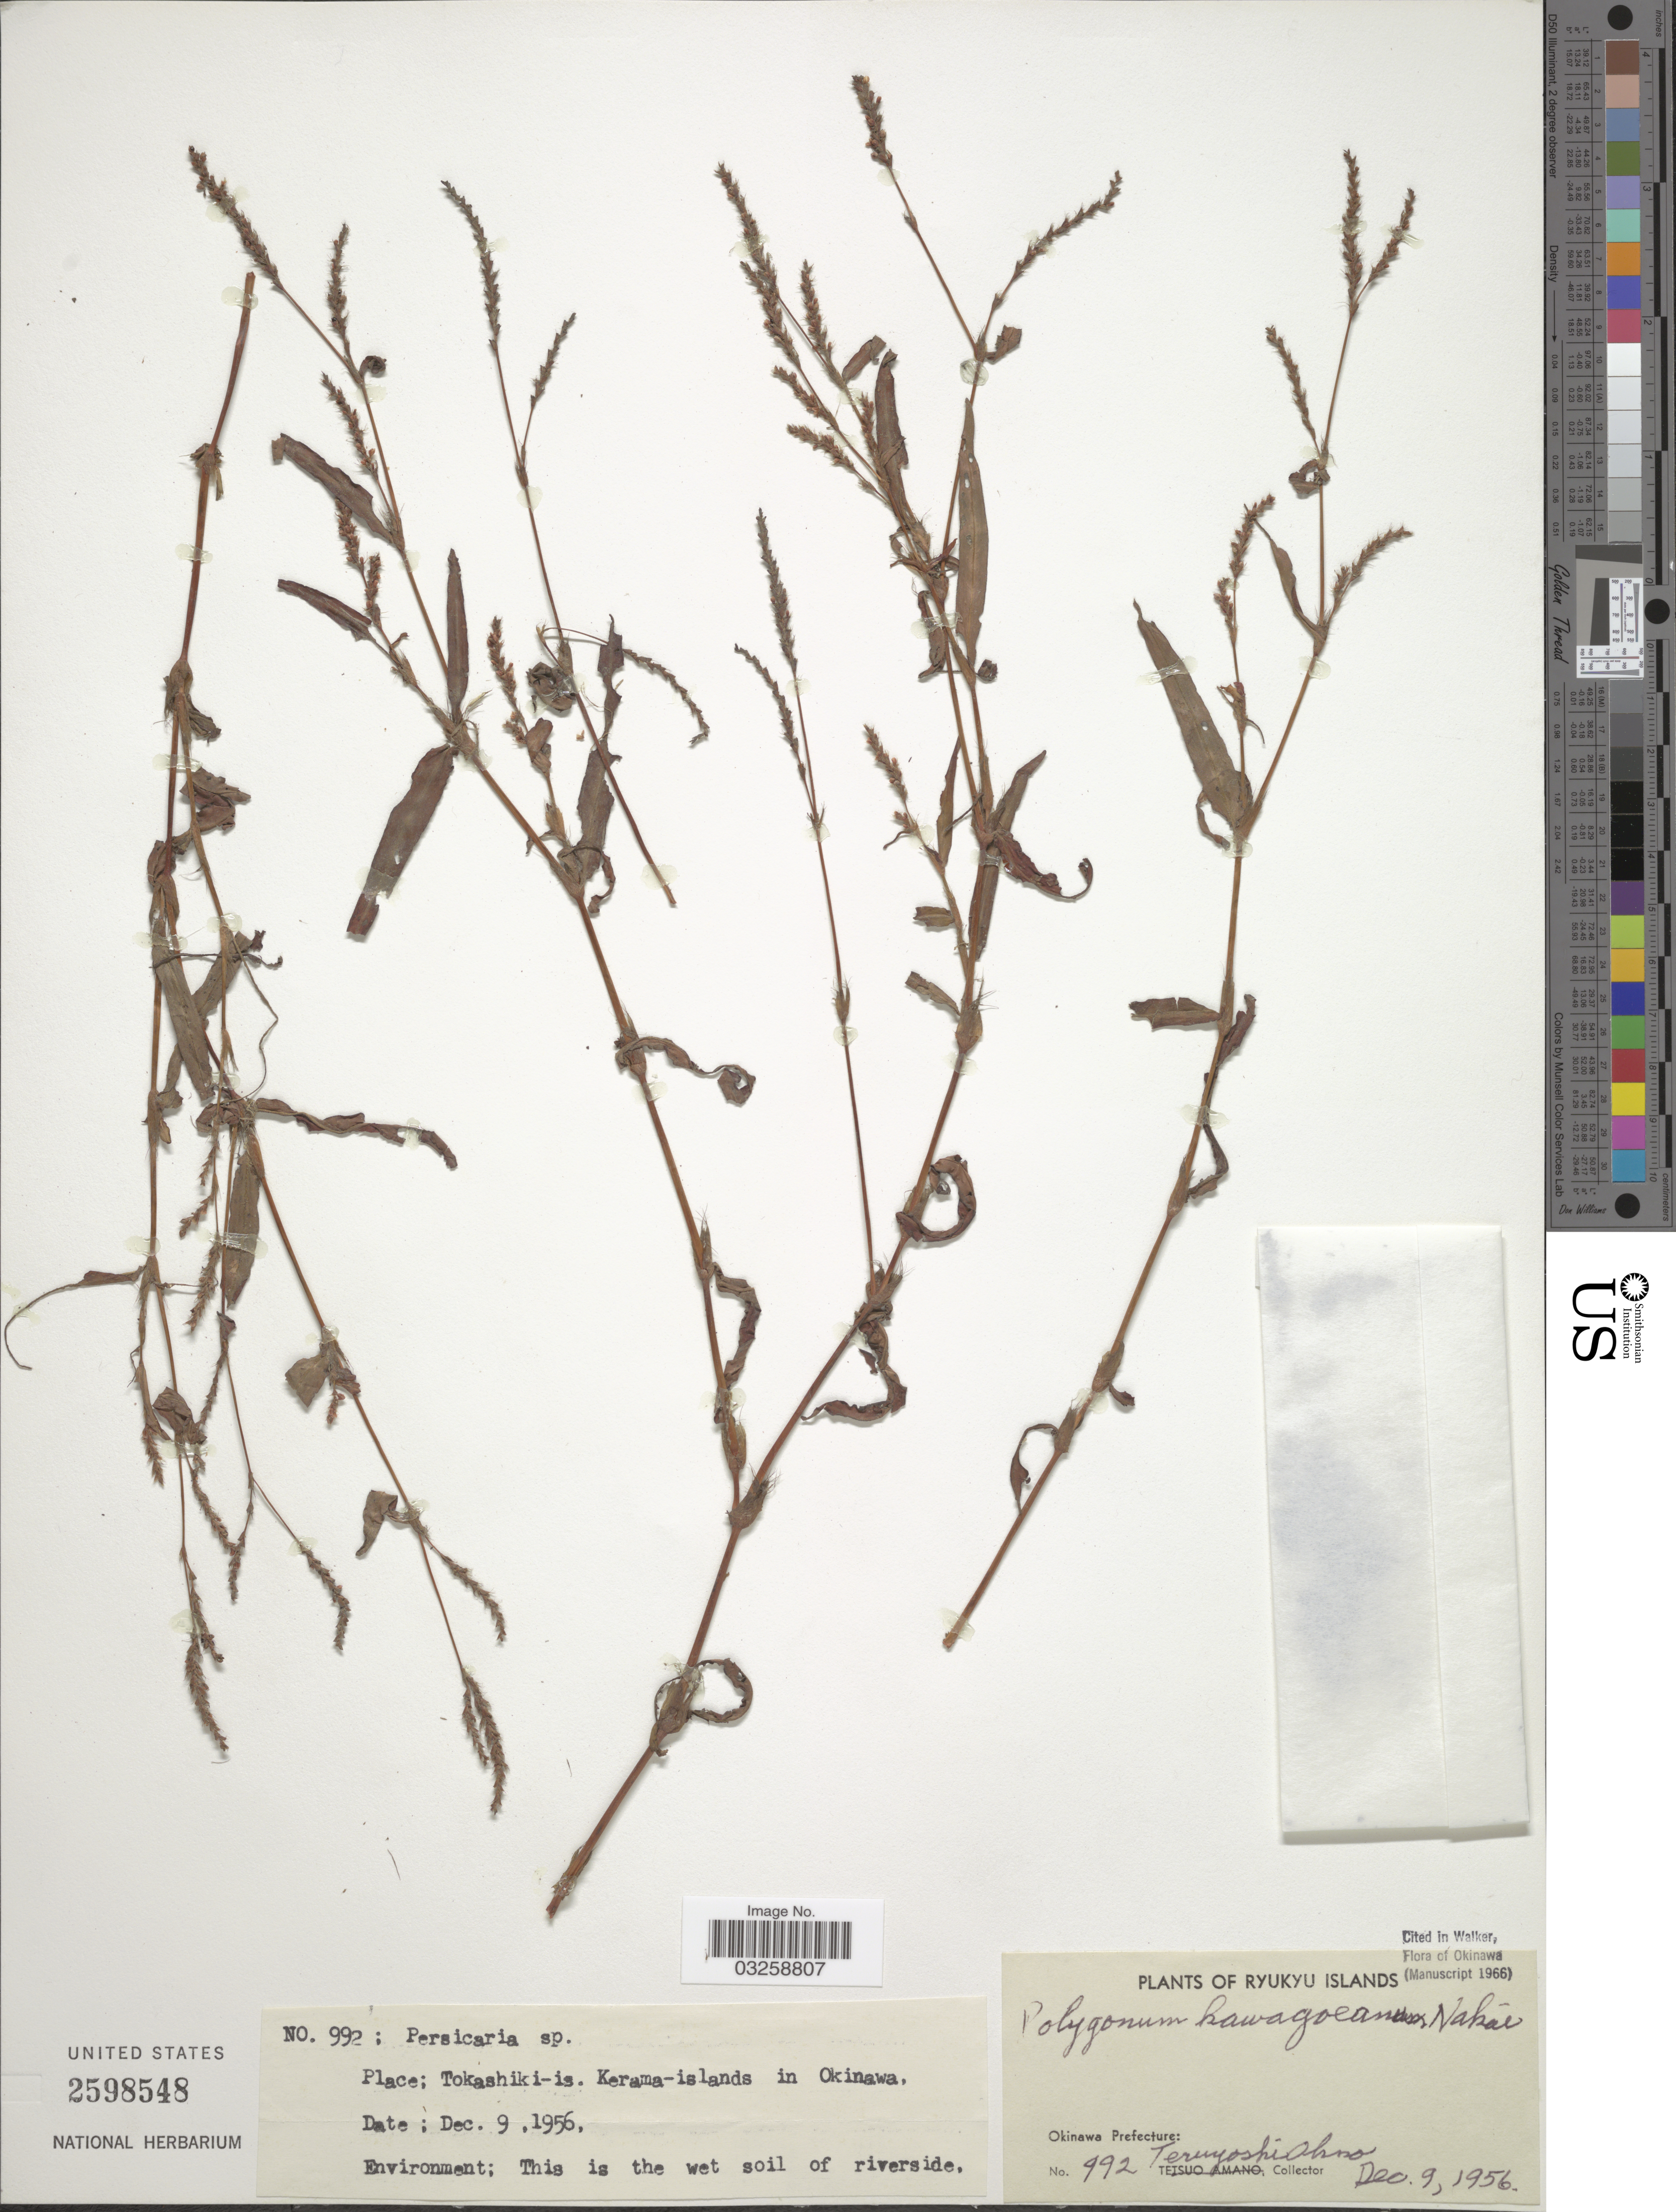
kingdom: Plantae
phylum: Tracheophyta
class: Magnoliopsida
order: Caryophyllales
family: Polygonaceae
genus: Polygonum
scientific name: Polygonum kawagoeanum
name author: Makino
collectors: T. Ohno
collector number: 992*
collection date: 1956-12-09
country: Japan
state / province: Okinawa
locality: Ryukyu Islands. Okinawa Prefecture.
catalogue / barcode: US 2598548